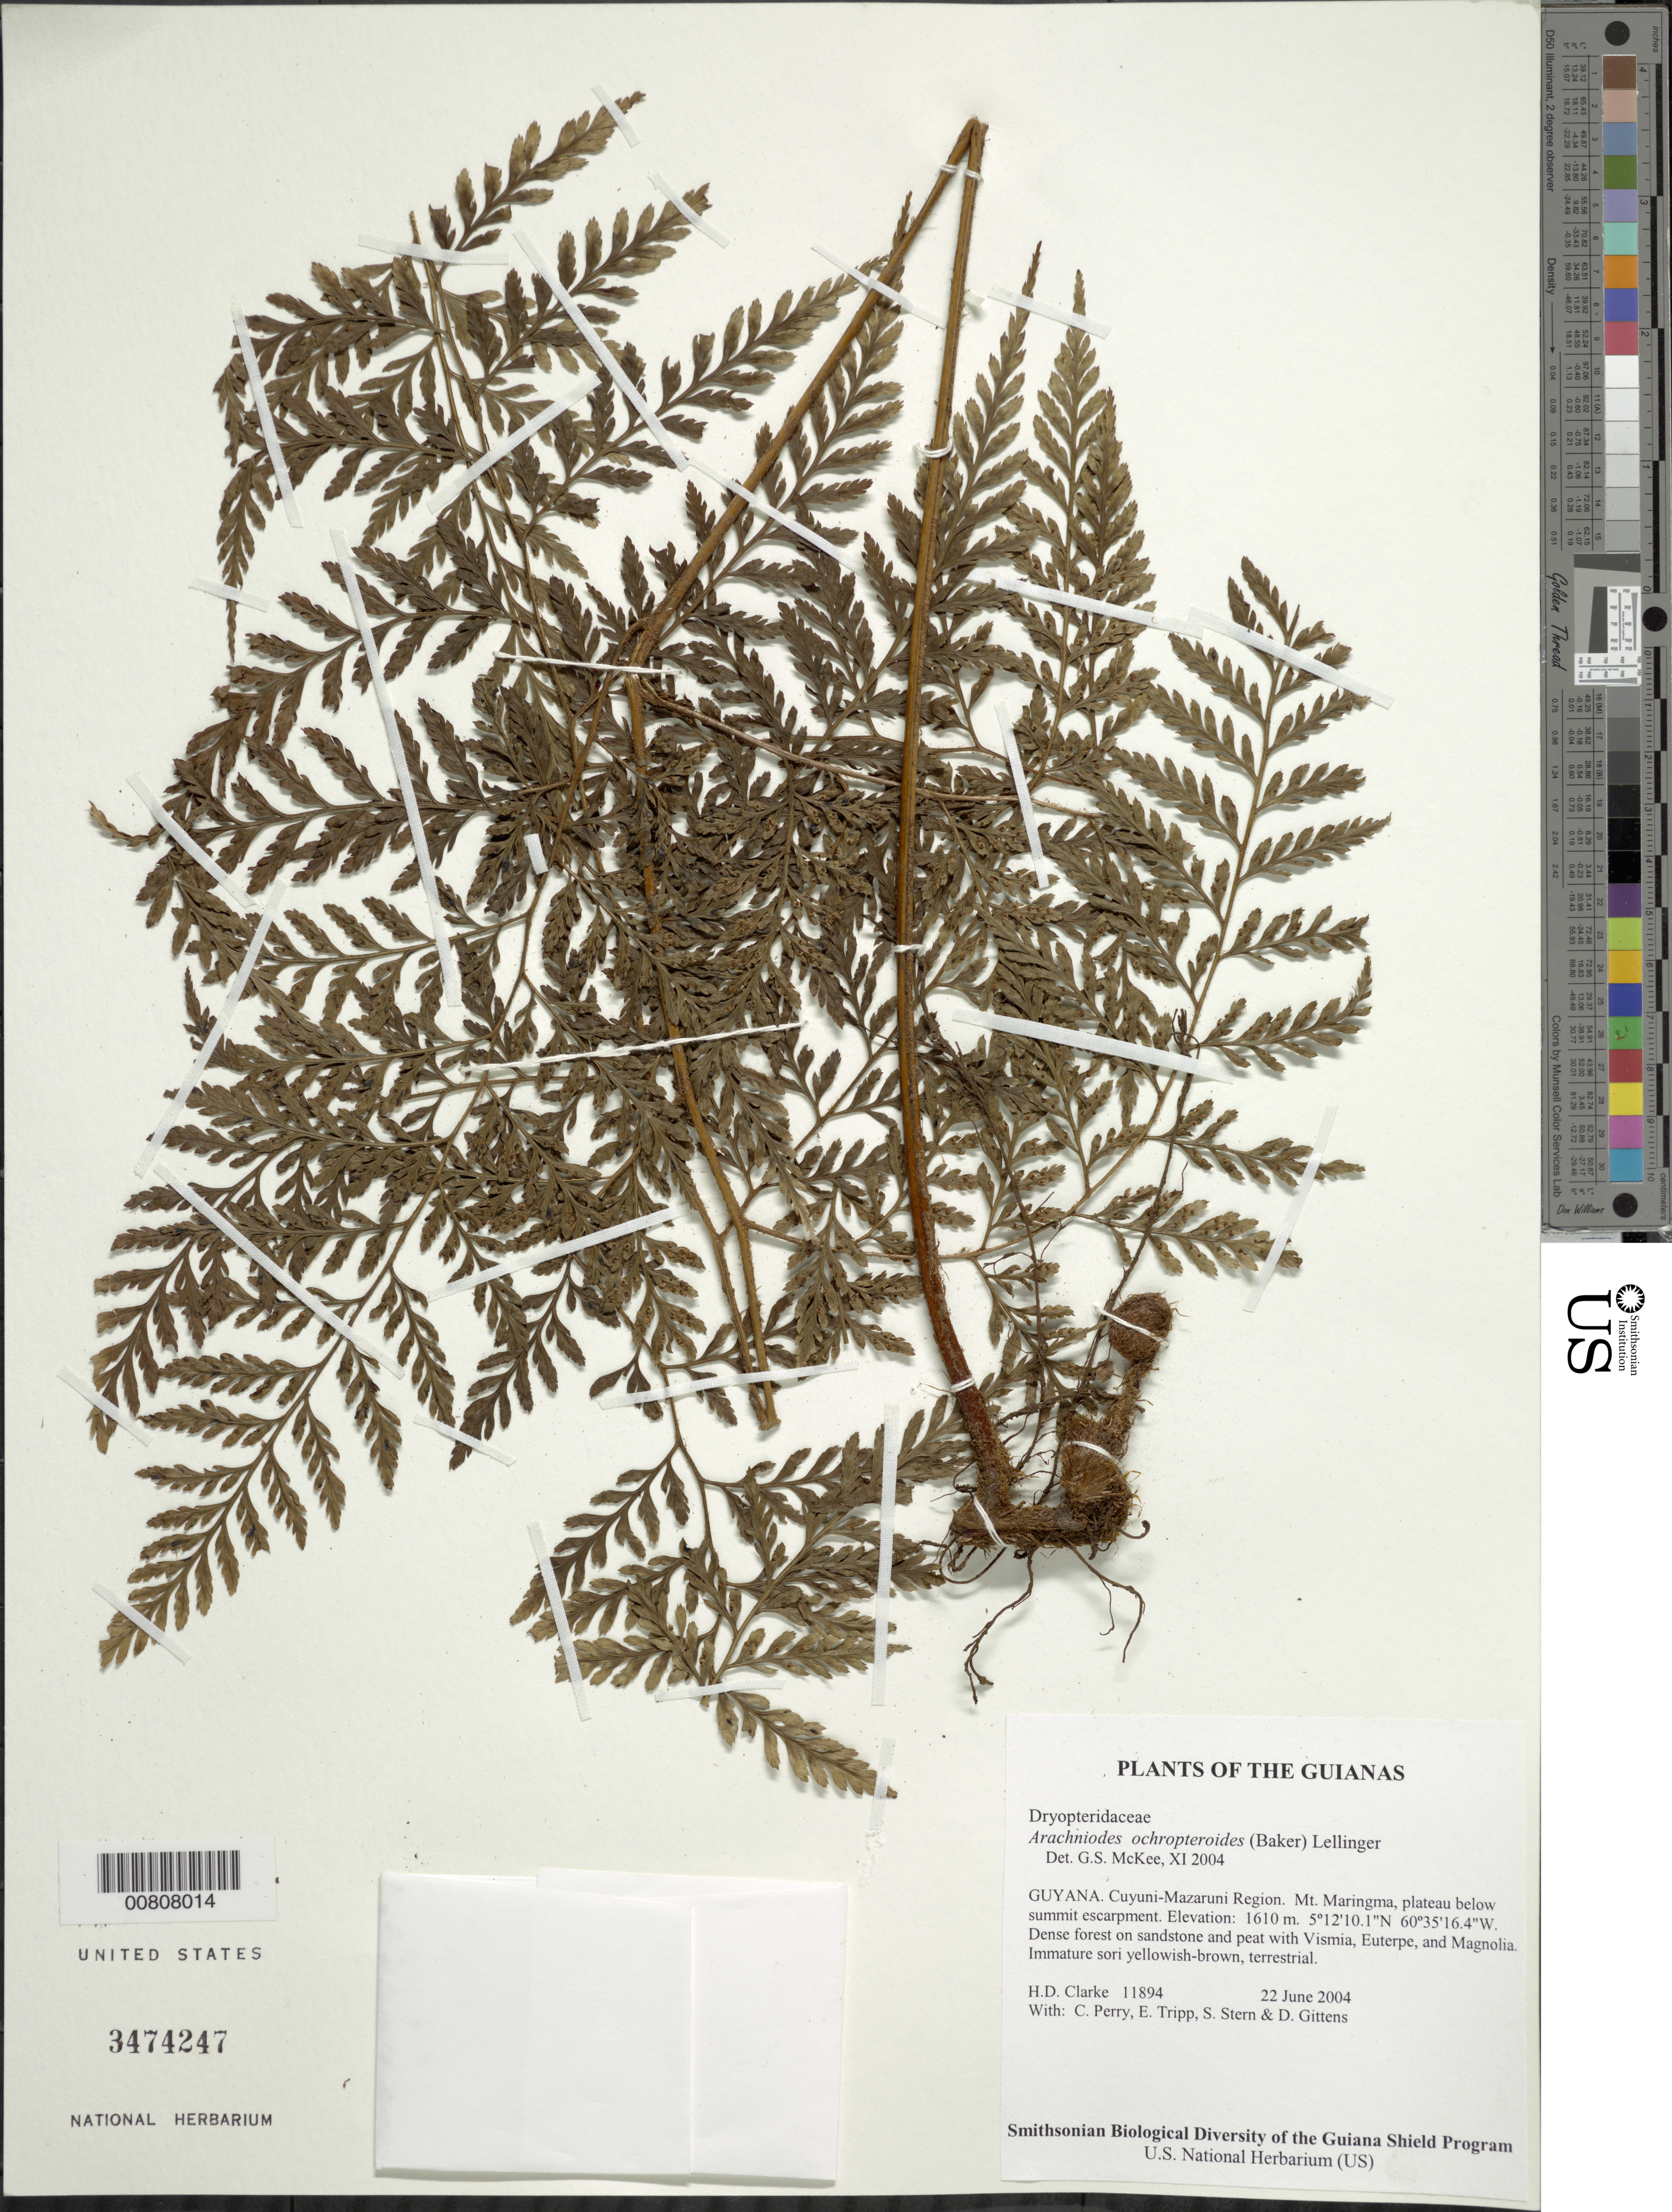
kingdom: Plantae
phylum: Tracheophyta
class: Polypodiopsida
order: Polypodiales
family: Dryopteridaceae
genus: Arachniodes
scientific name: Arachniodes ochropteroides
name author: (Baker) C. Chr.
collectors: H. D. Clarke, C. Perry, E. Tripp, S. R. Stern & D. Gittens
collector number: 11894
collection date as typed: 22 June 2004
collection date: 2004-06-22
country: Guyana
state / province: Cuyuni-Mazaruni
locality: Mt. Maringma, plateau below summit escarpment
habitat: Dense forest on sandstone and peat with Vismia, Euterpe, and Magnolia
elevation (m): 1610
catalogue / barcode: US 3474247